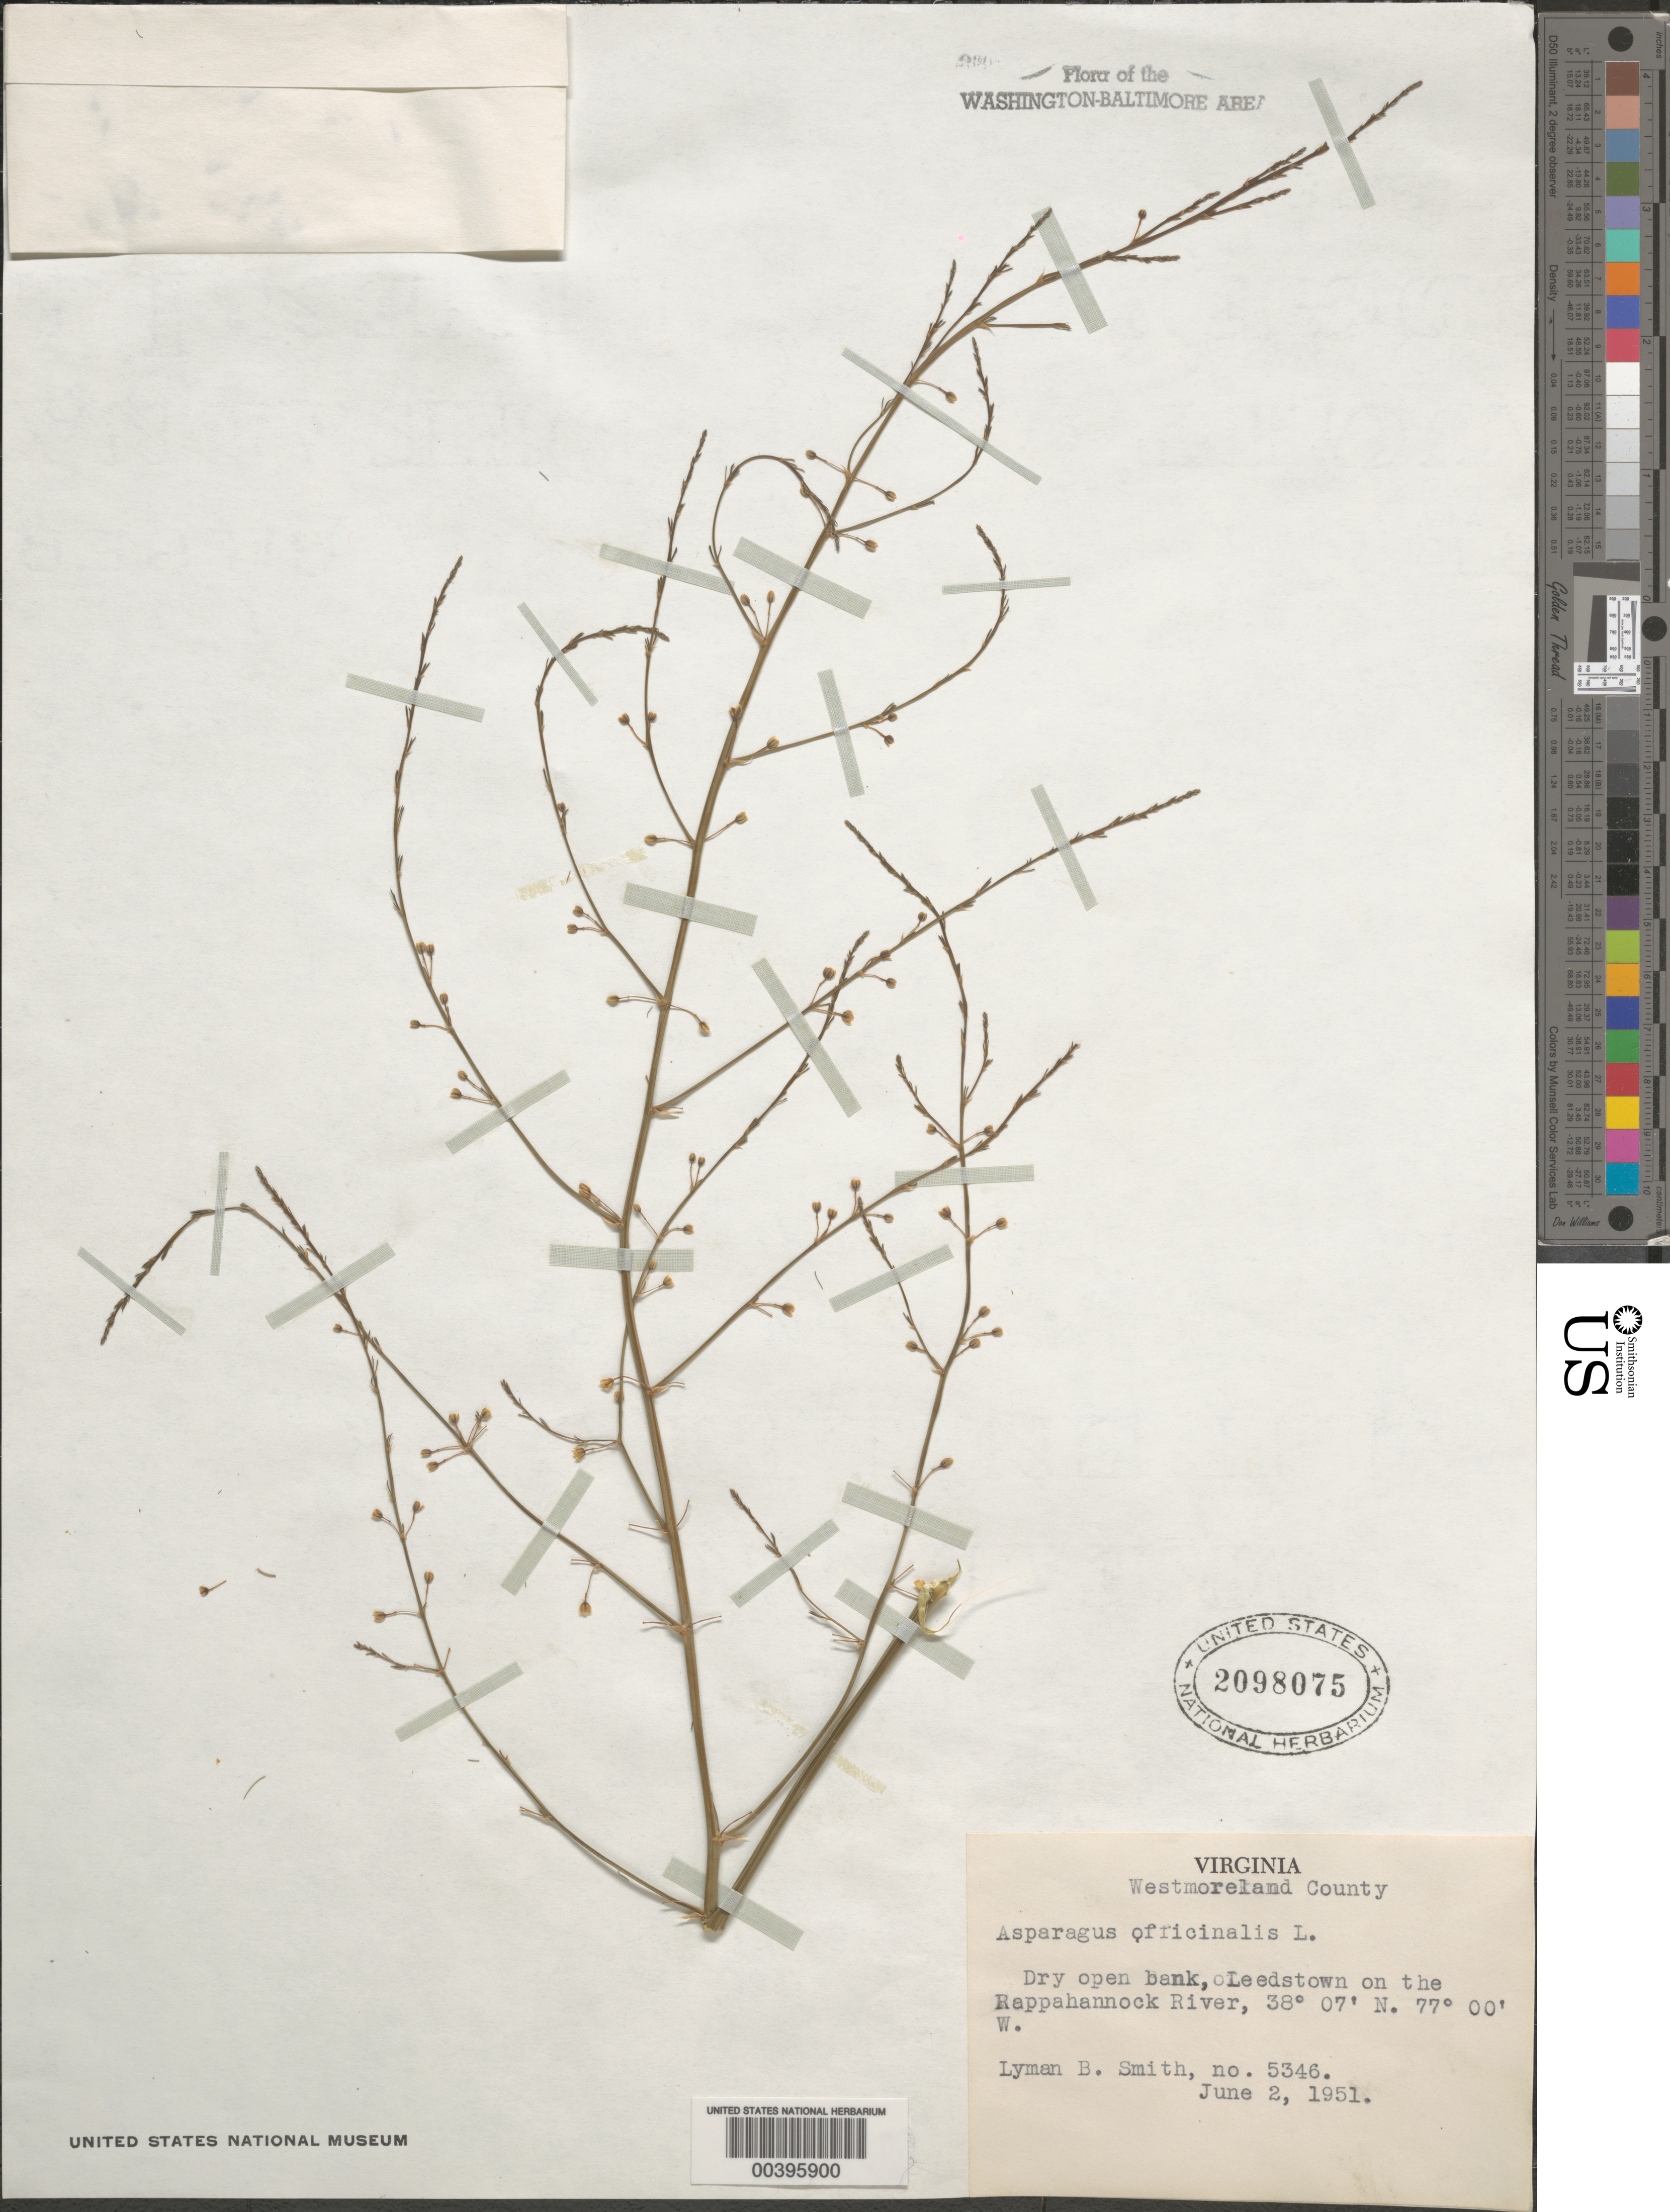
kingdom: Plantae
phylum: Tracheophyta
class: Liliopsida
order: Asparagales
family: Asparagaceae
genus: Asparagus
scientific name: Asparagus officinalis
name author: L.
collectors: L. Smith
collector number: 5346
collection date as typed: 02 Jun 1951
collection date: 1951-06-02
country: United States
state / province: Virginia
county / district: Westmoreland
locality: Leedstown, Rappahannock River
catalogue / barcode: US 2098075